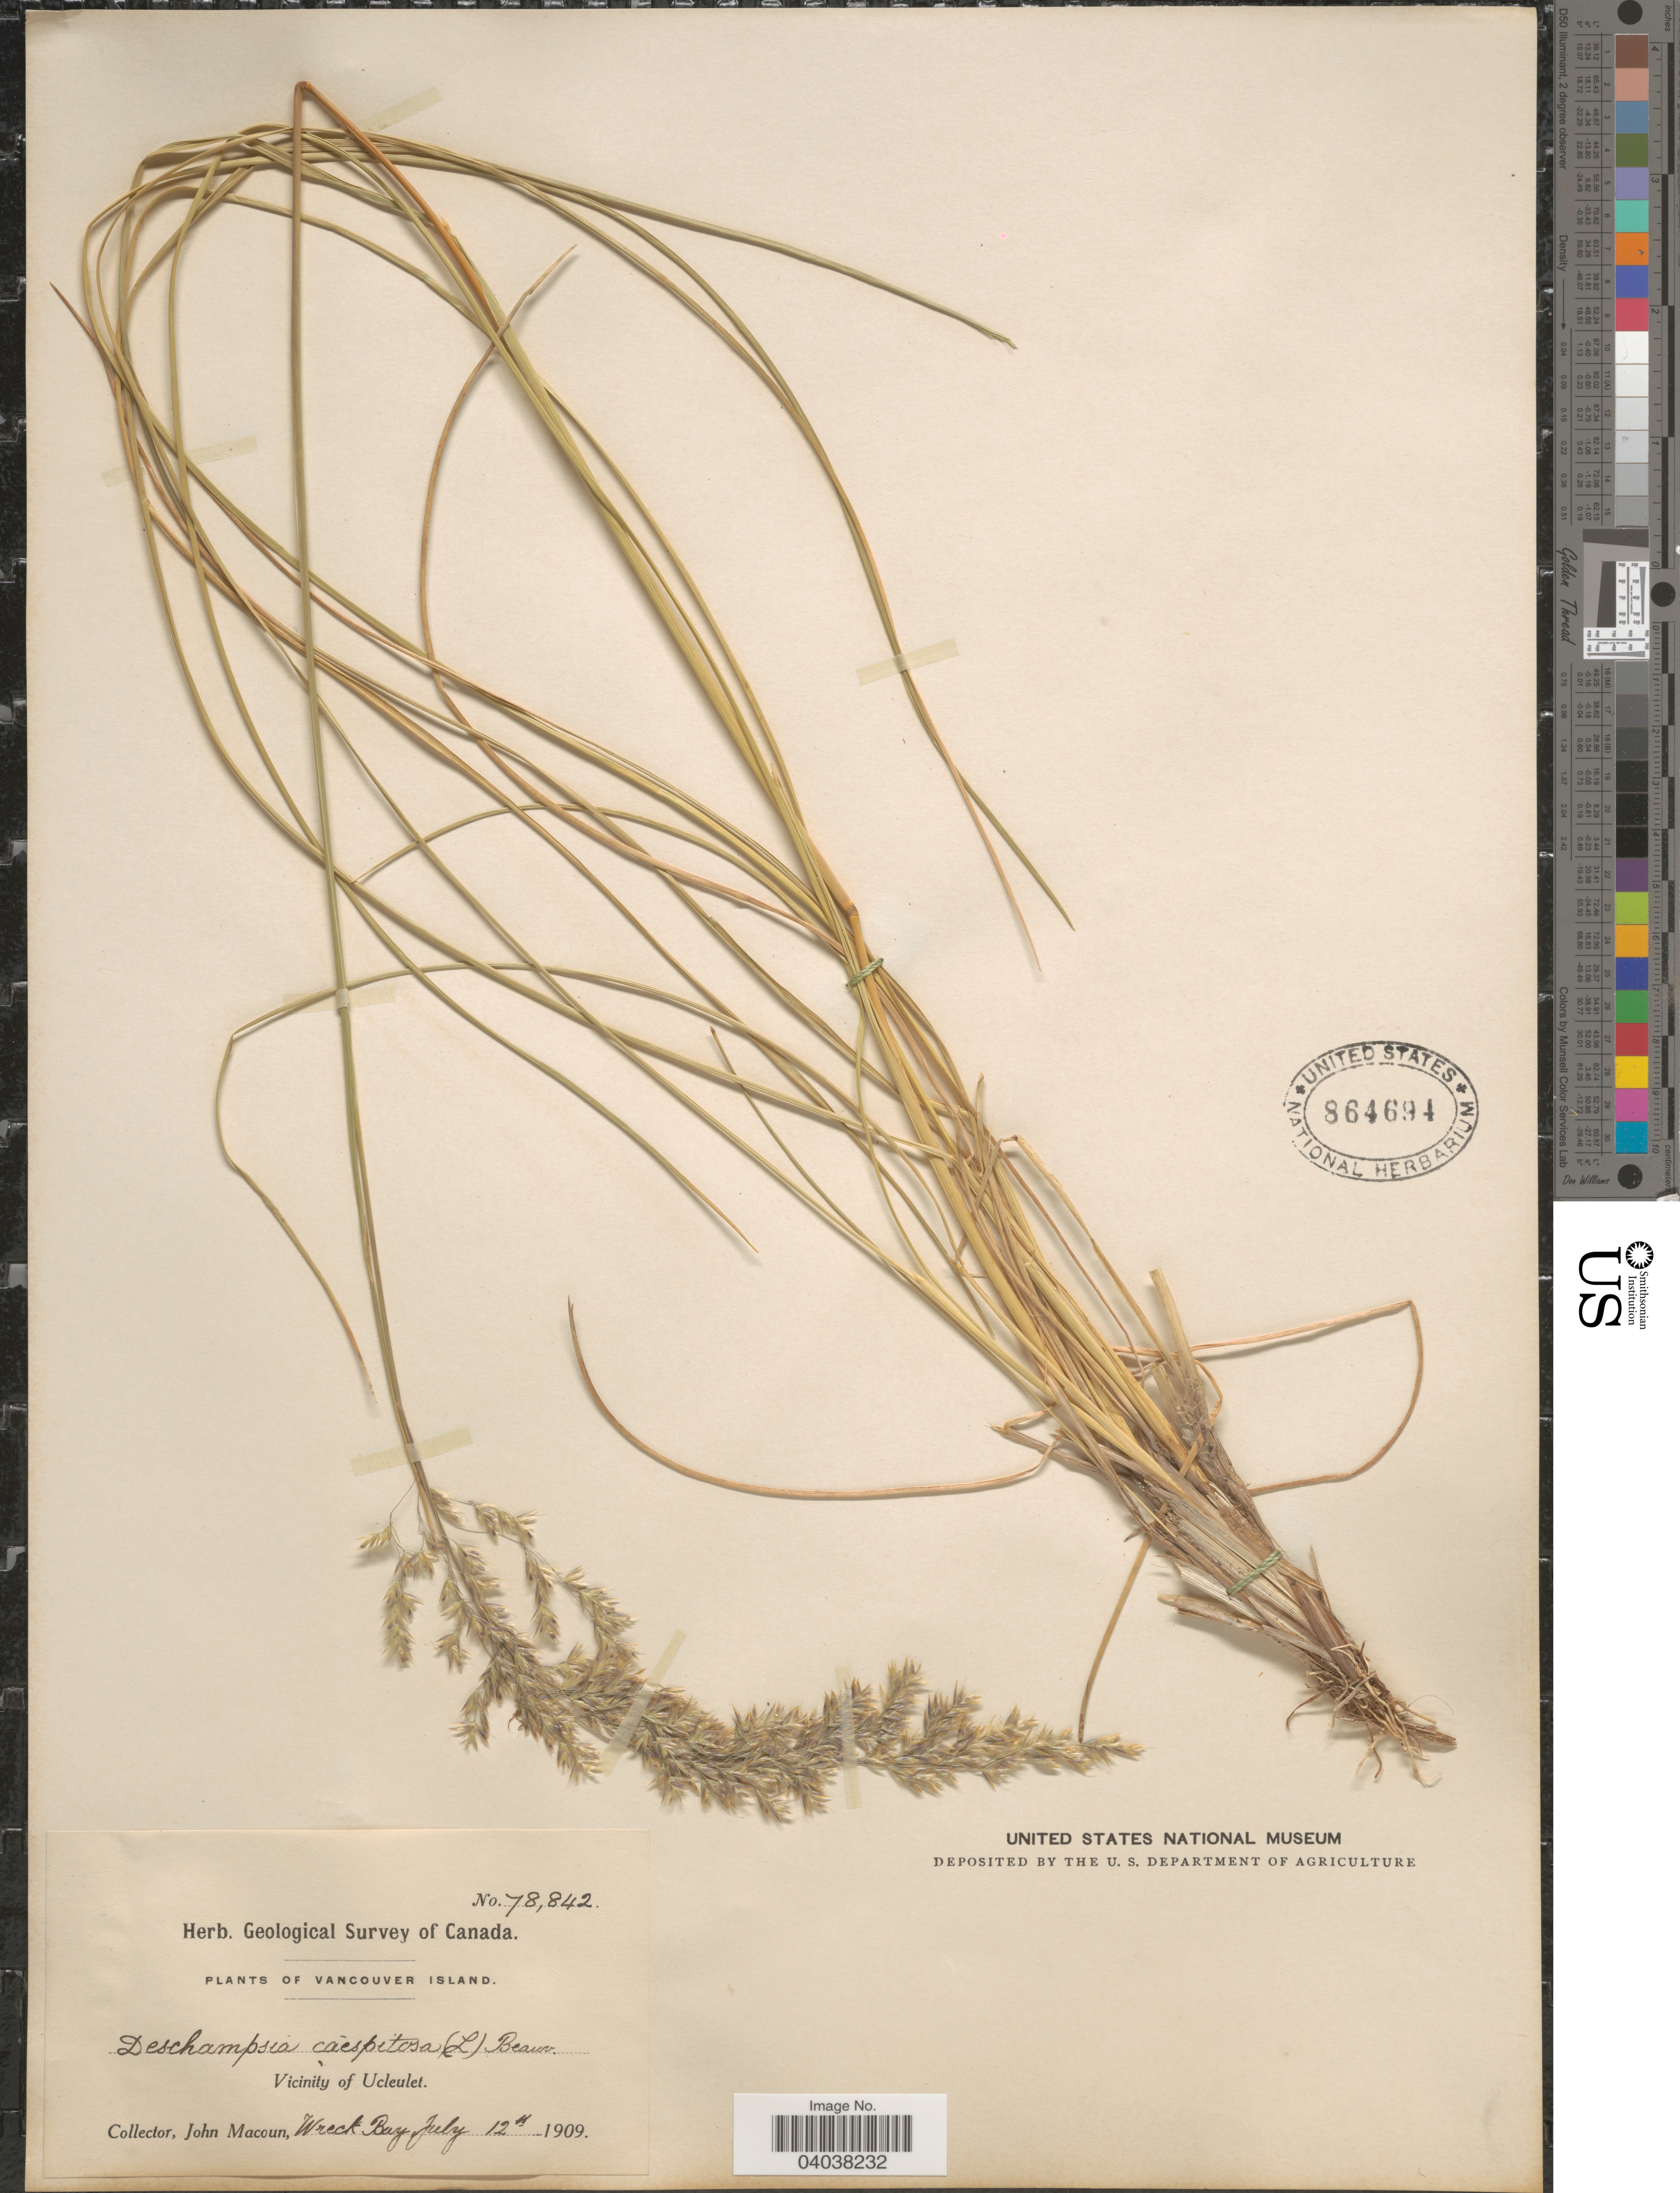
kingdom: Plantae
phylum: Tracheophyta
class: Liliopsida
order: Poales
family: Poaceae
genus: Deschampsia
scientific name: Deschampsia cespitosa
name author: (L.) P. Beauv.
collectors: J. Macoun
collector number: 78842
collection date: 1909-07-12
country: Canada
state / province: British Columbia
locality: Vancouver Island. Vicinity of Ucleulet. Wreck Bay.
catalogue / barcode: US 864694